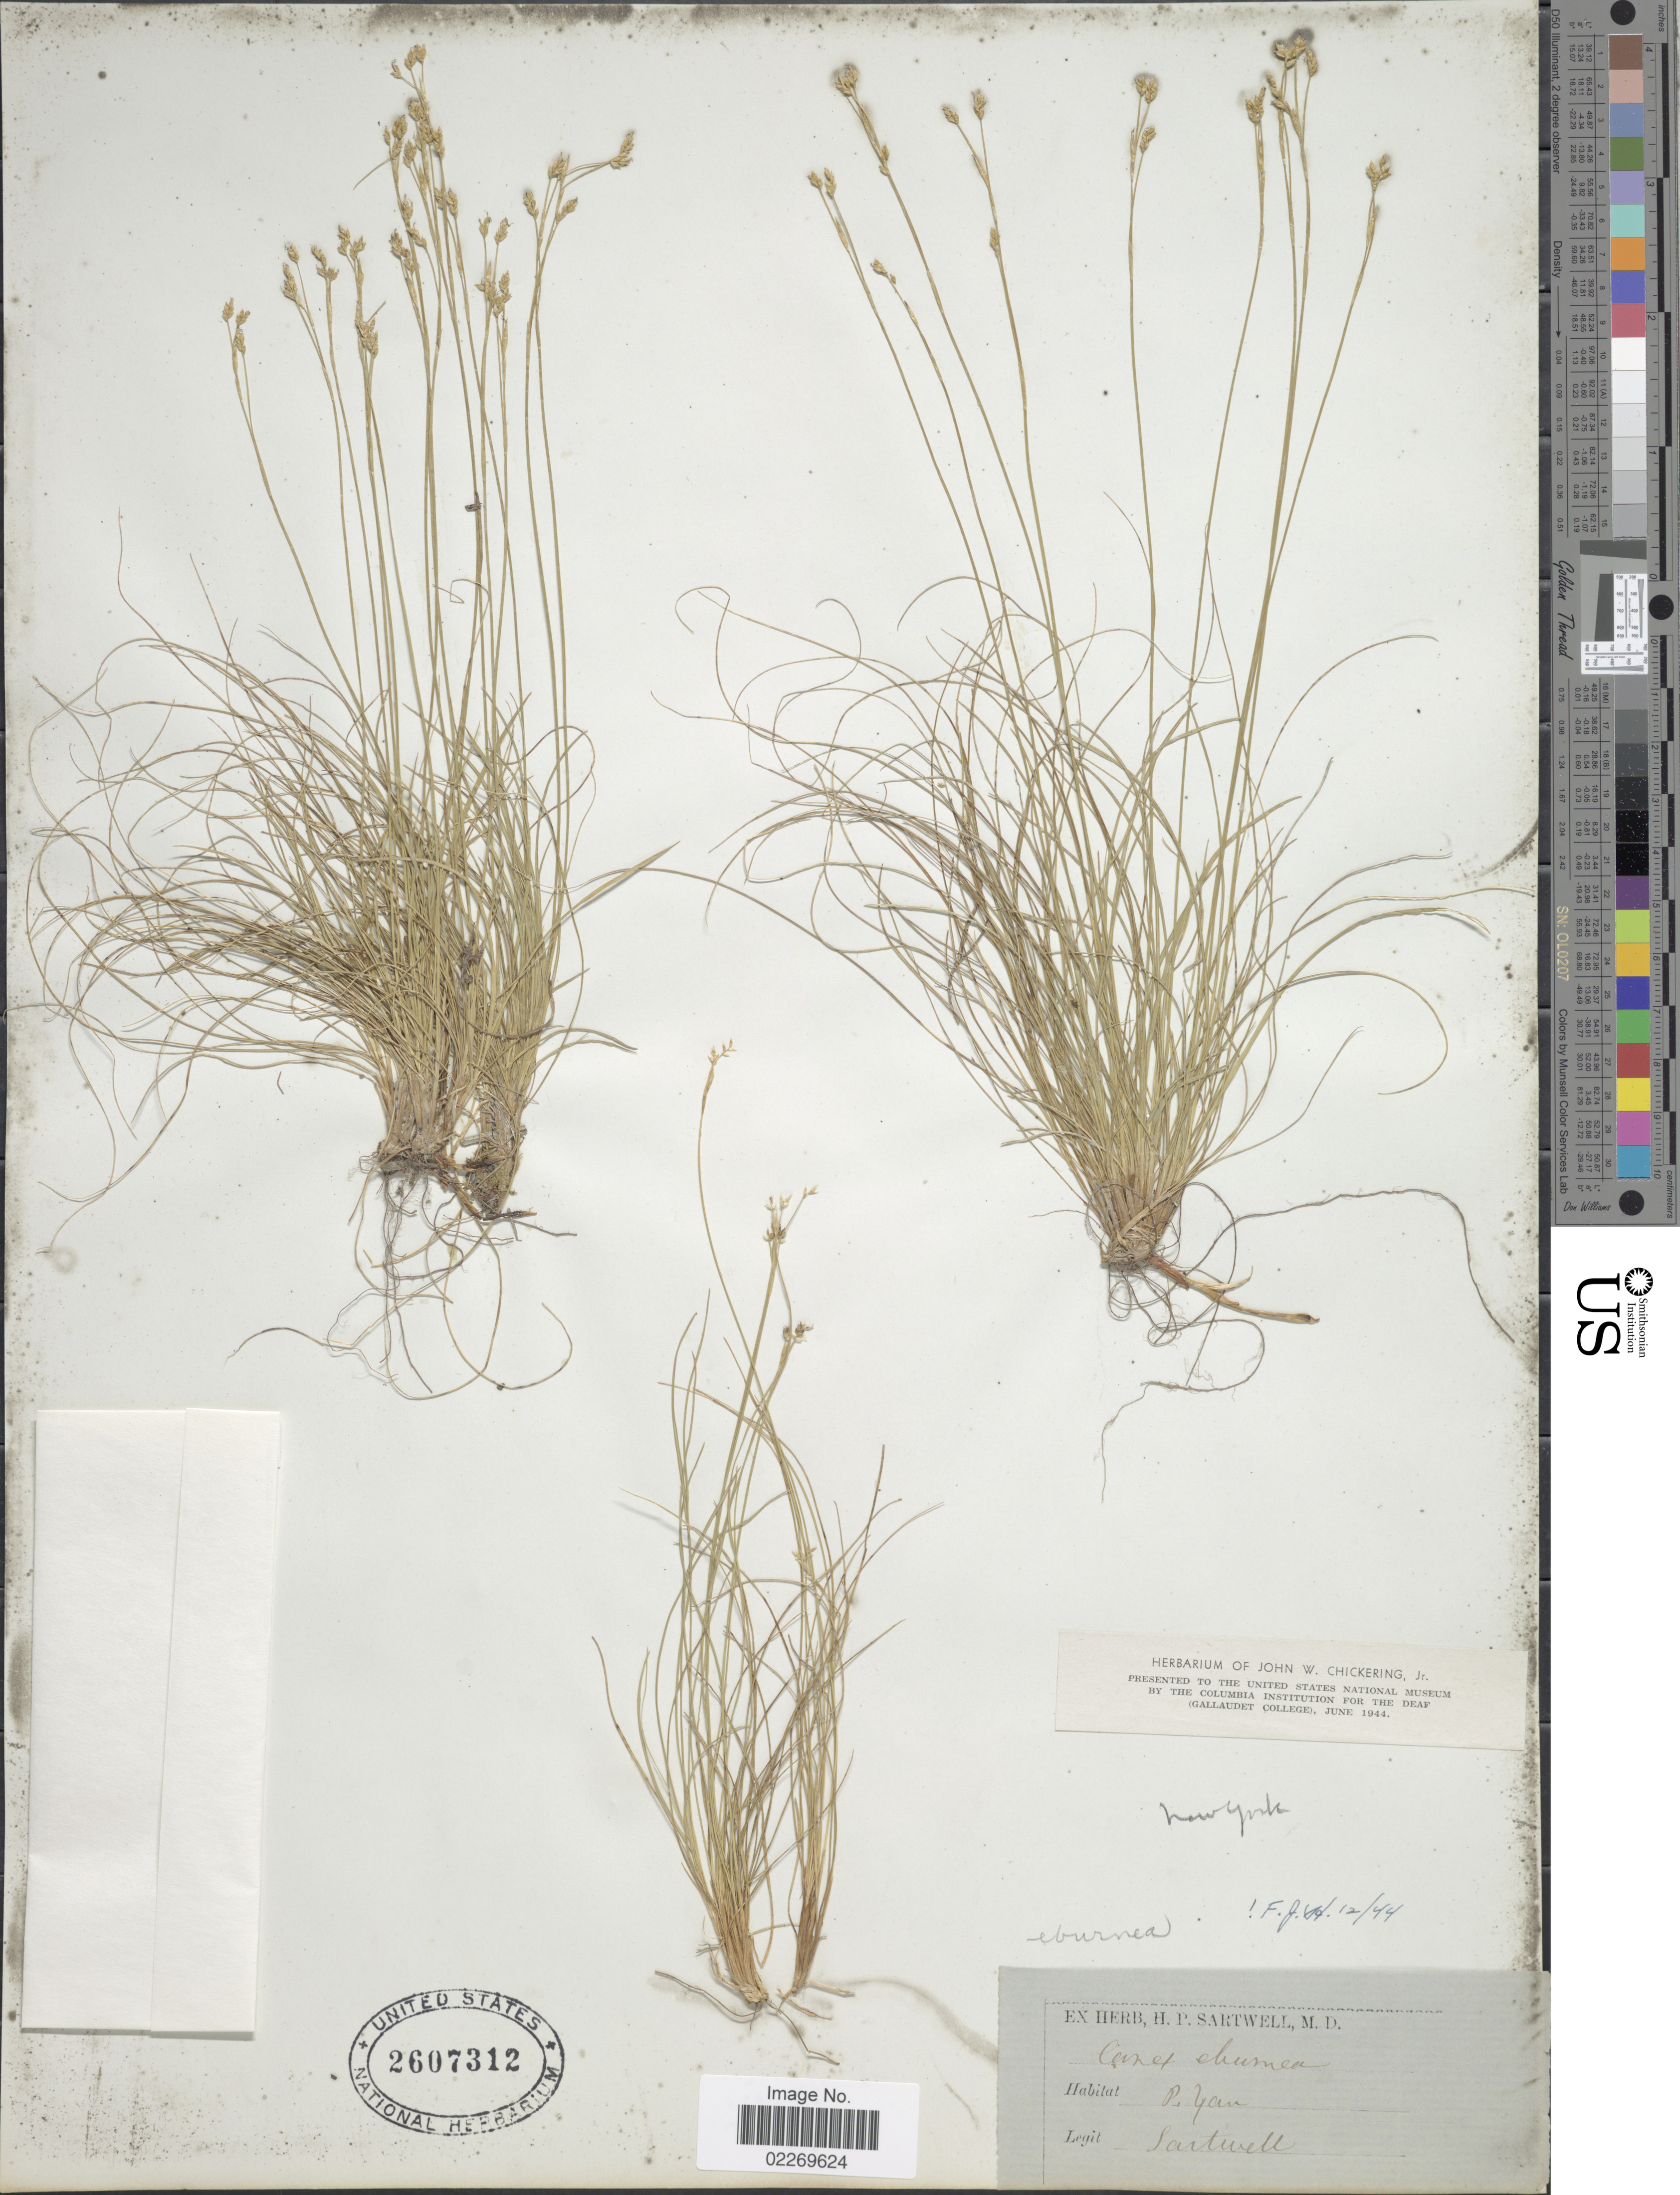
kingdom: Plantae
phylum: Tracheophyta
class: Liliopsida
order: Poales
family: Cyperaceae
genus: Carex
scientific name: Carex eburnea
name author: Boott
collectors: H. P. Sartwell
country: United States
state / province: New York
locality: P. Yan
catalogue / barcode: US 2607312